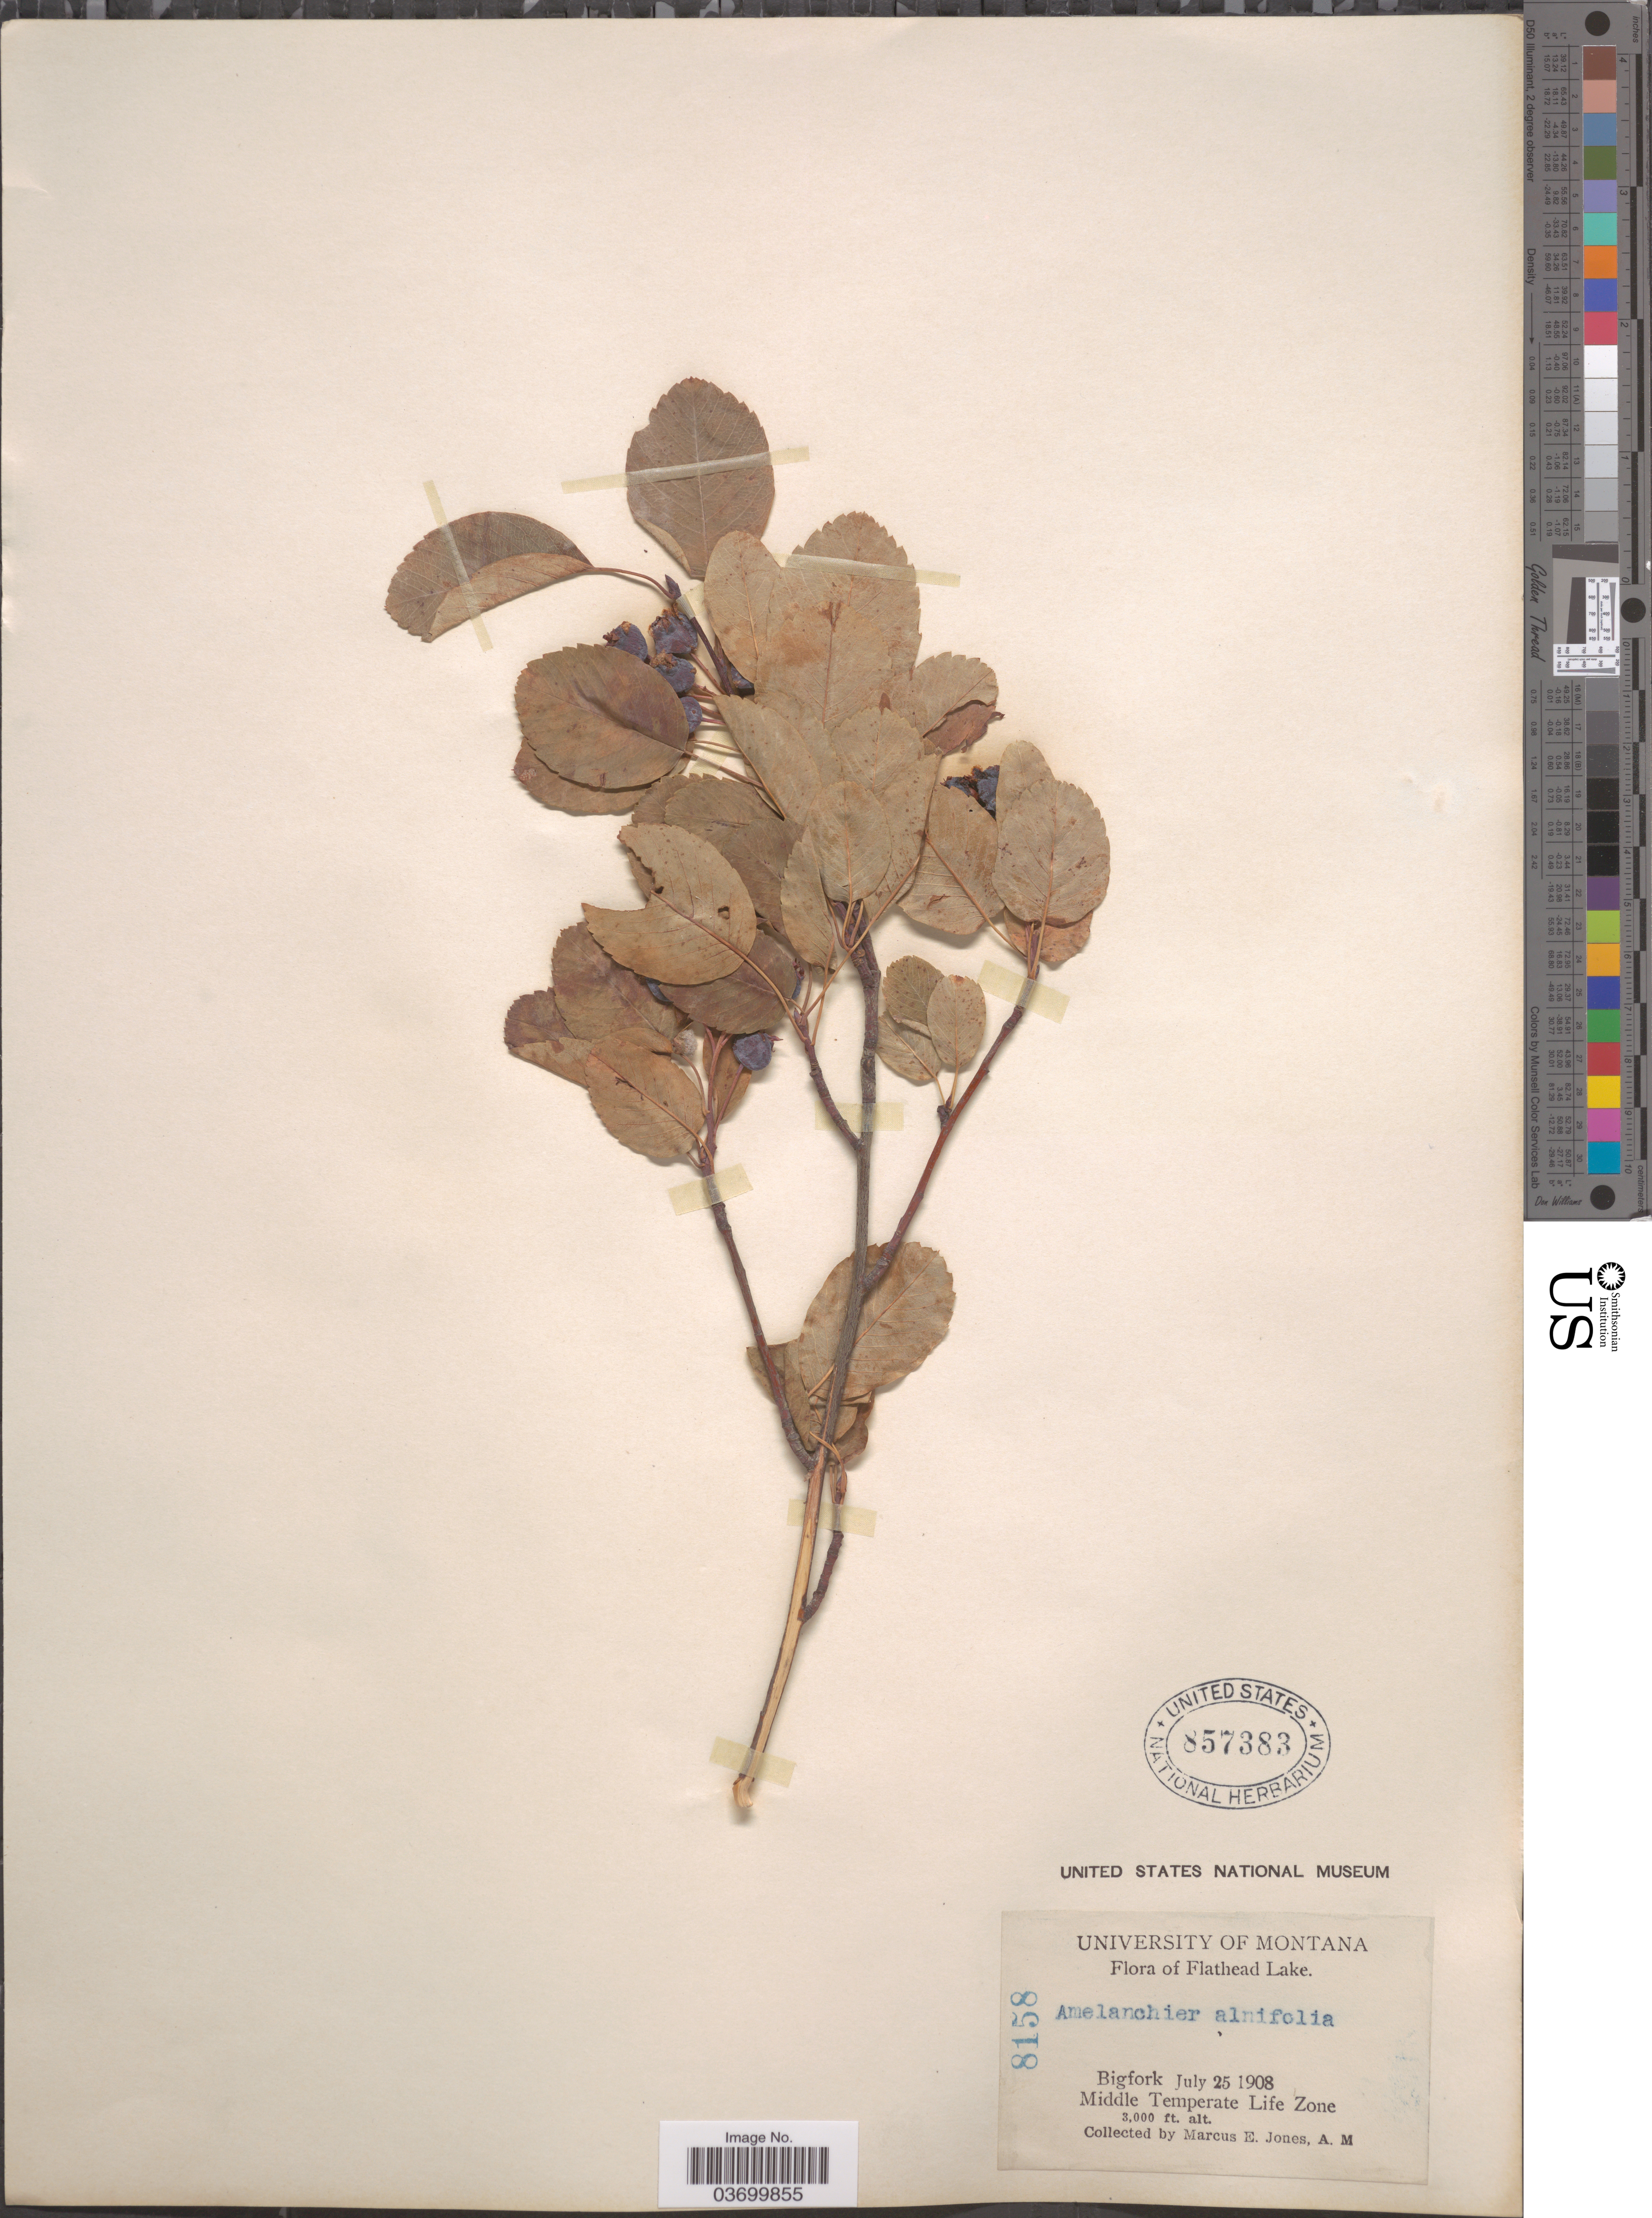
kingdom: Plantae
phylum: Tracheophyta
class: Magnoliopsida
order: Rosales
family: Rosaceae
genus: Amelanchier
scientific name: Amelanchier alnifolia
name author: (Nutt.) Nutt. ex M. Roem.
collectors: M. E. Jones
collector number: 8158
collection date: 1908-07-25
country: United States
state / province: Montana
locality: Flathead Lake. Bigfork. Middle Temperate Life Zone.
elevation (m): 914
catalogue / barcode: US 857383